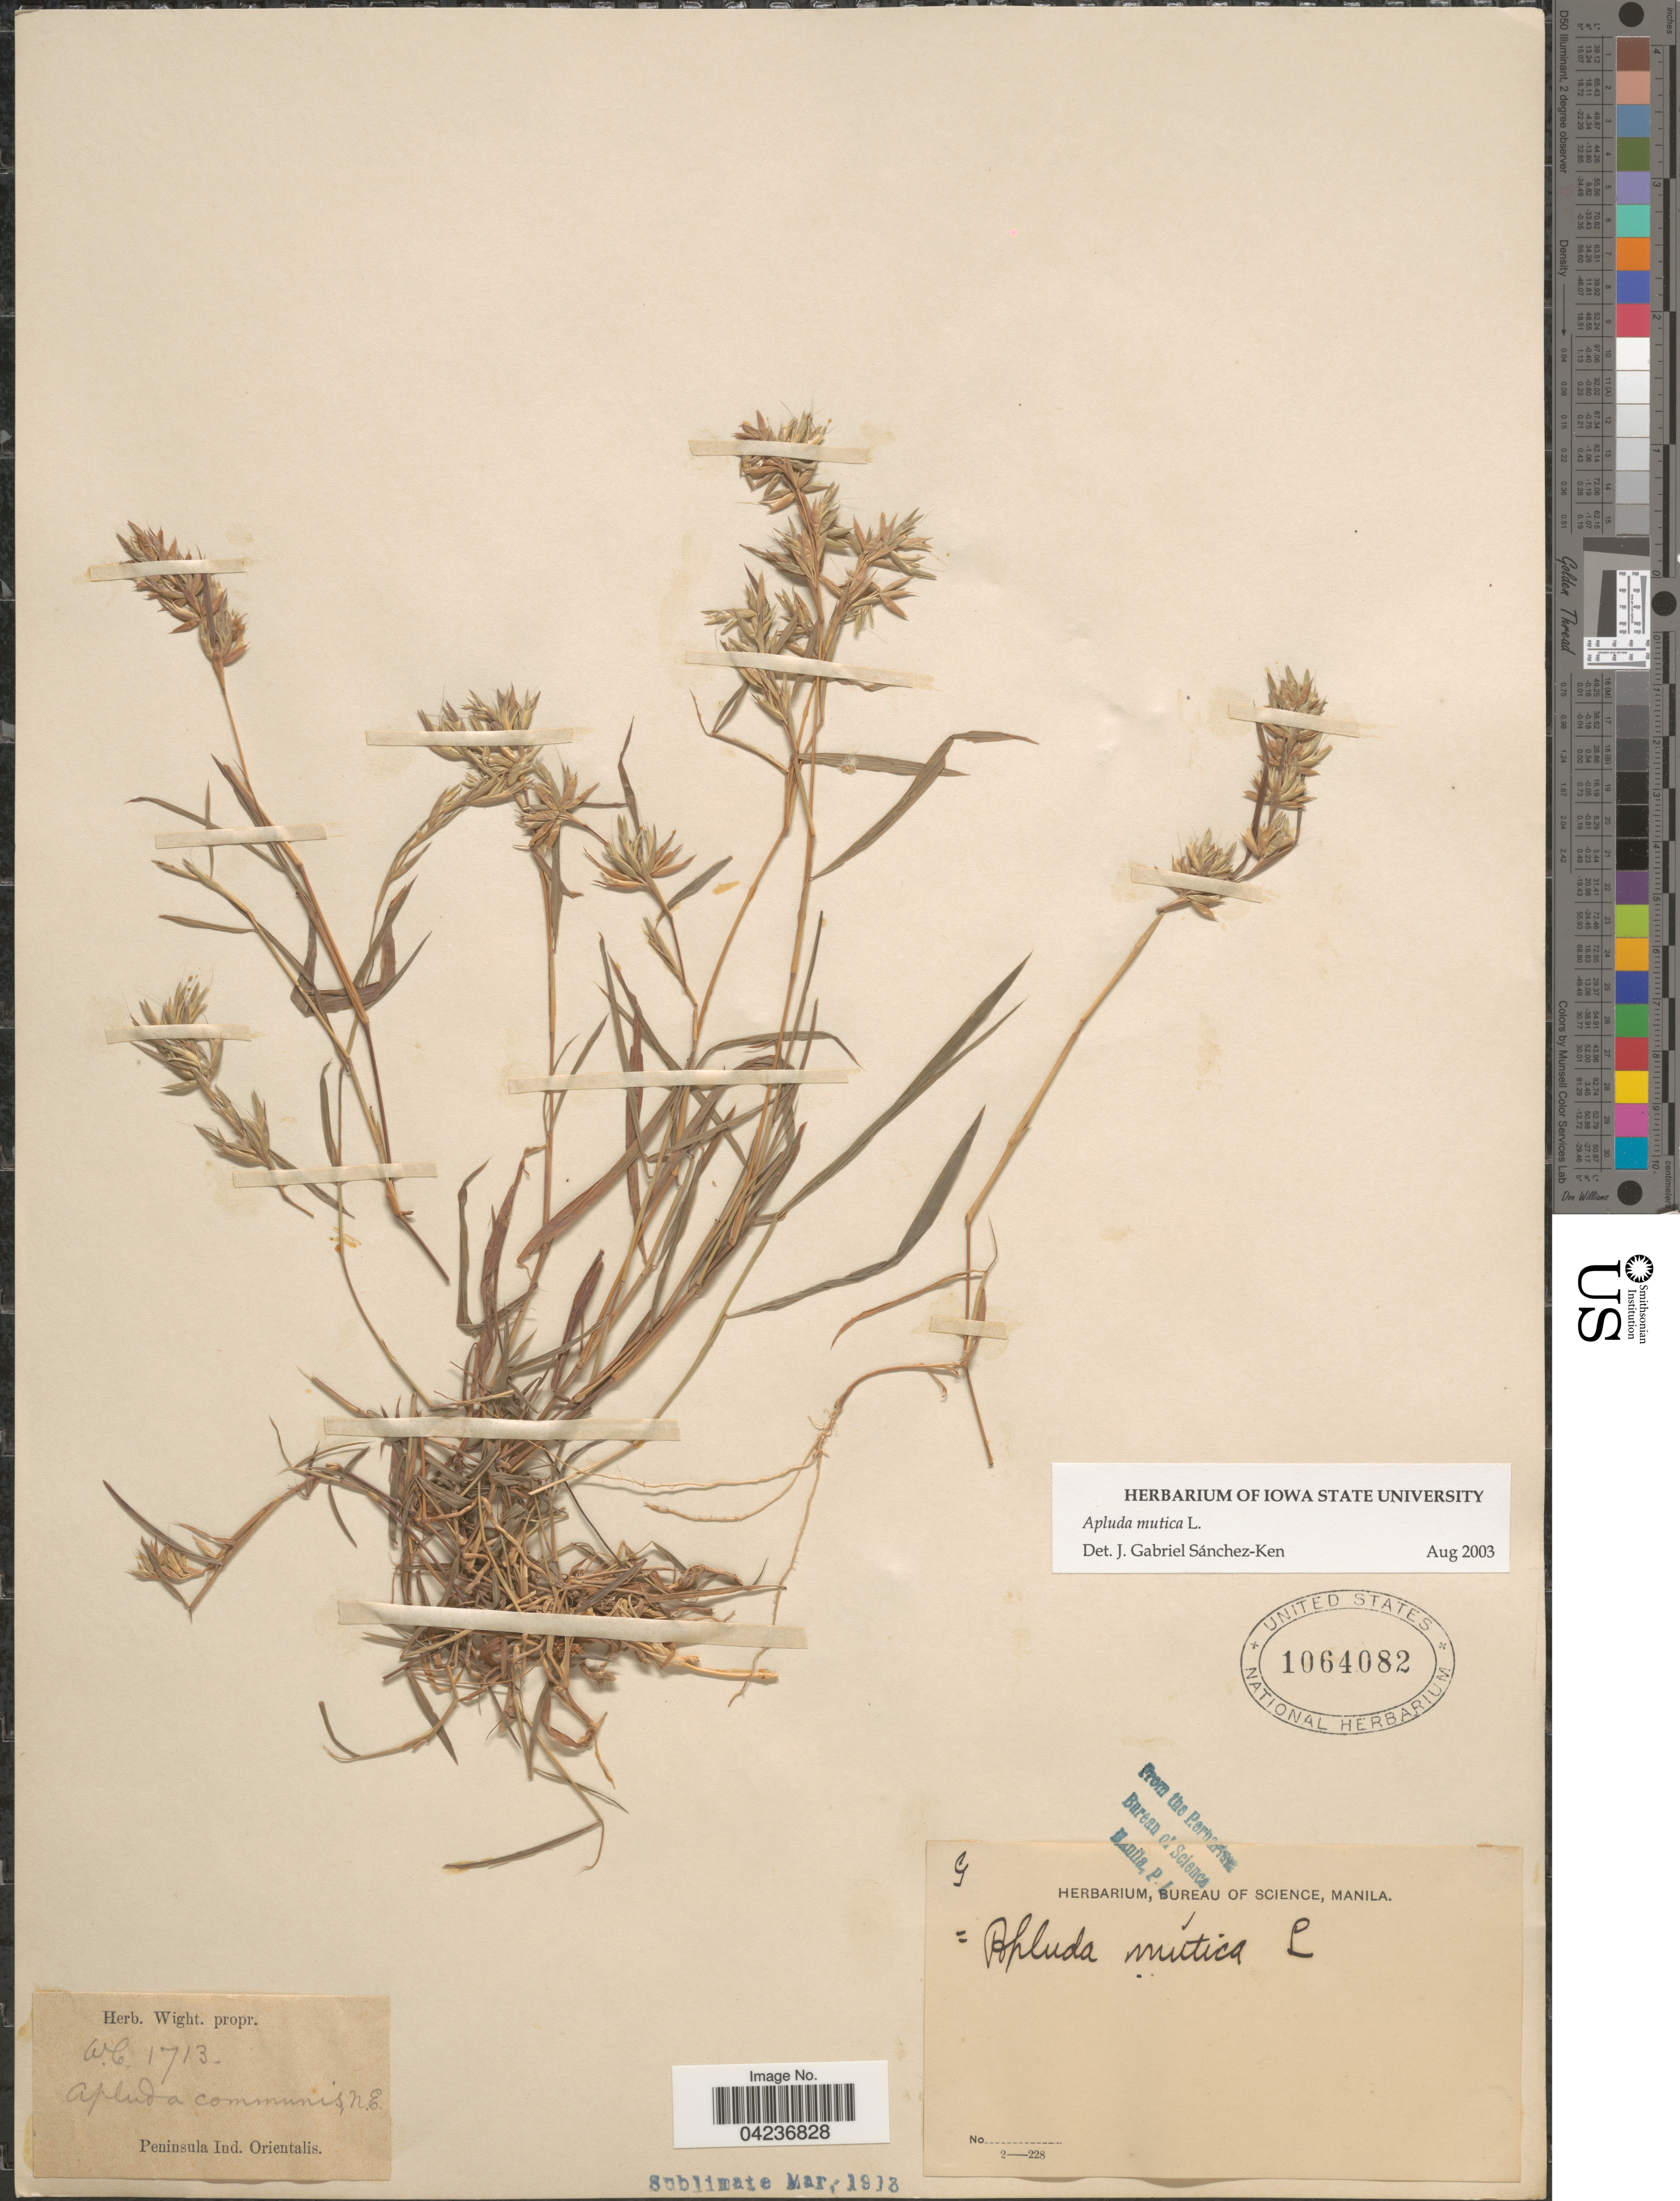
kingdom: Plantae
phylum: Tracheophyta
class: Liliopsida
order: Poales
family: Poaceae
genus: Apluda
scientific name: Apluda mutica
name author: L.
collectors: ex Herb. Wight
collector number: W.C.1713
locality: Peninsula Ind. Orientalis.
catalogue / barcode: US 1064082